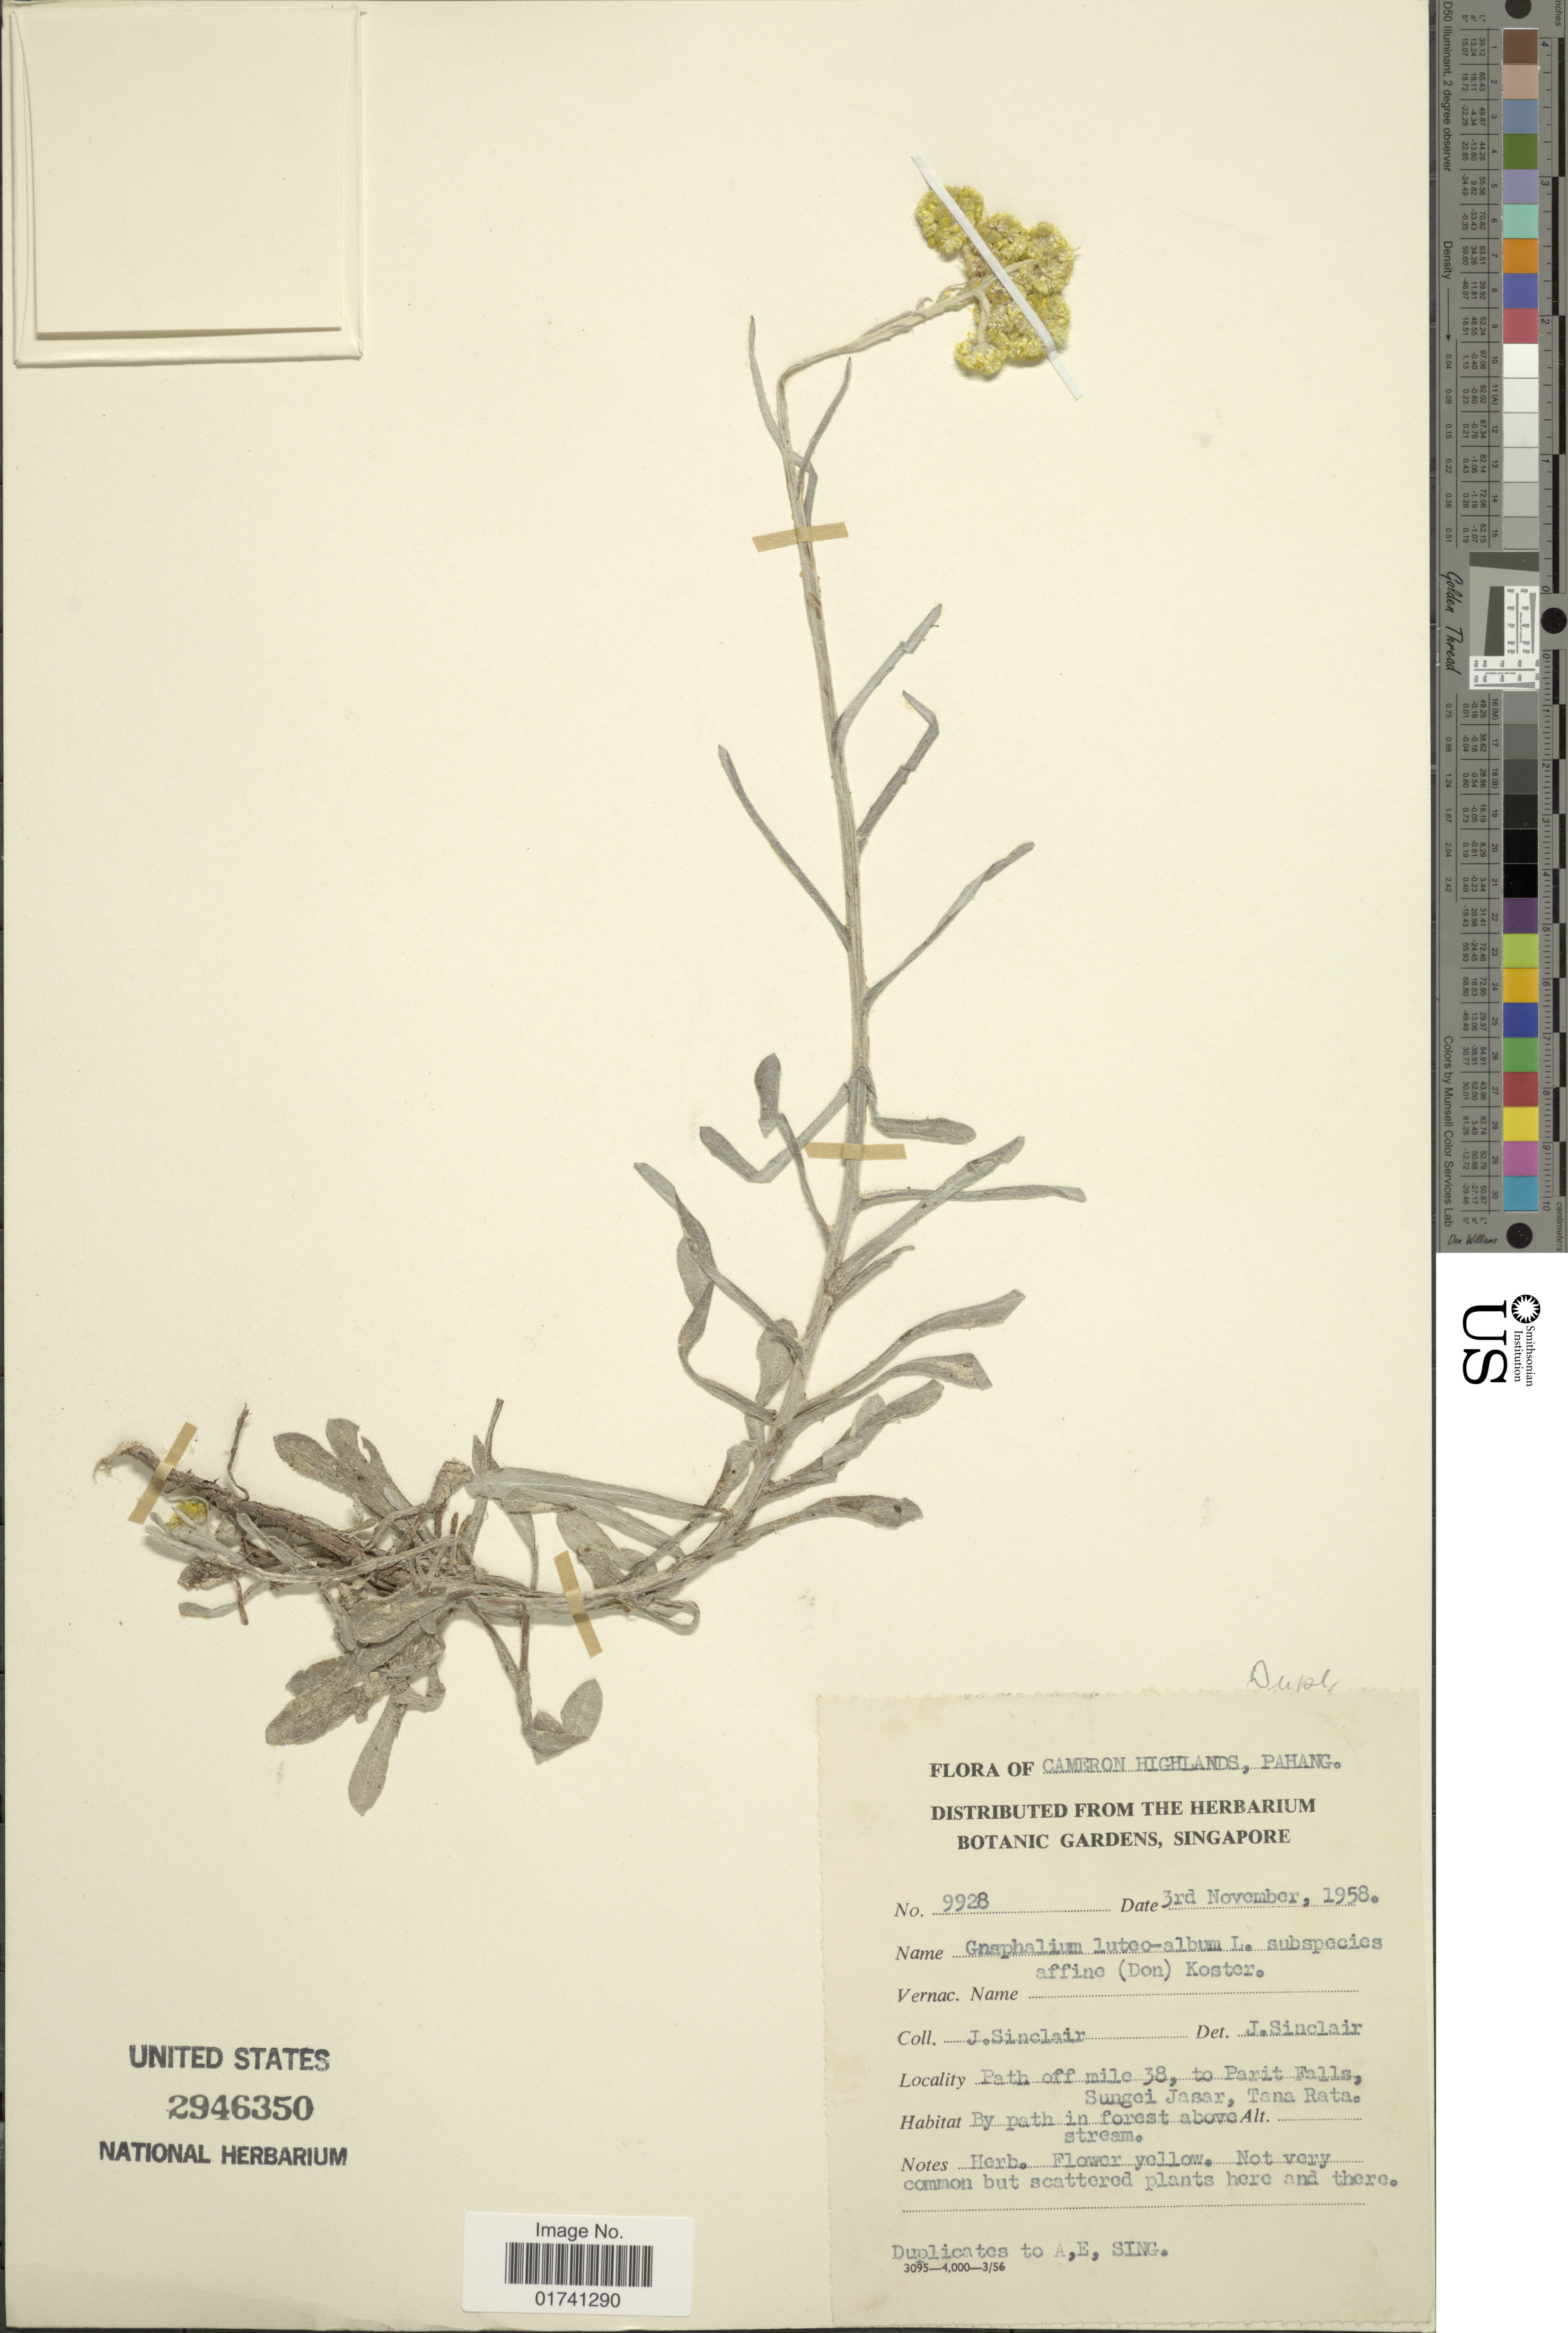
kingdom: Plantae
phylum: Tracheophyta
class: Magnoliopsida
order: Asterales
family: Asteraceae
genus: Laphangium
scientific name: Laphangium luteoalbum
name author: (L.) Tzvelev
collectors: J. Sinclair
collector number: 9928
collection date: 1958-11-03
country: Malaysia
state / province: Pahang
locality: Cameron Highlands, Path off miles 38, to Parit Falls, Sungoi Jasar, Tana Rata.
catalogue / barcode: US 2946350